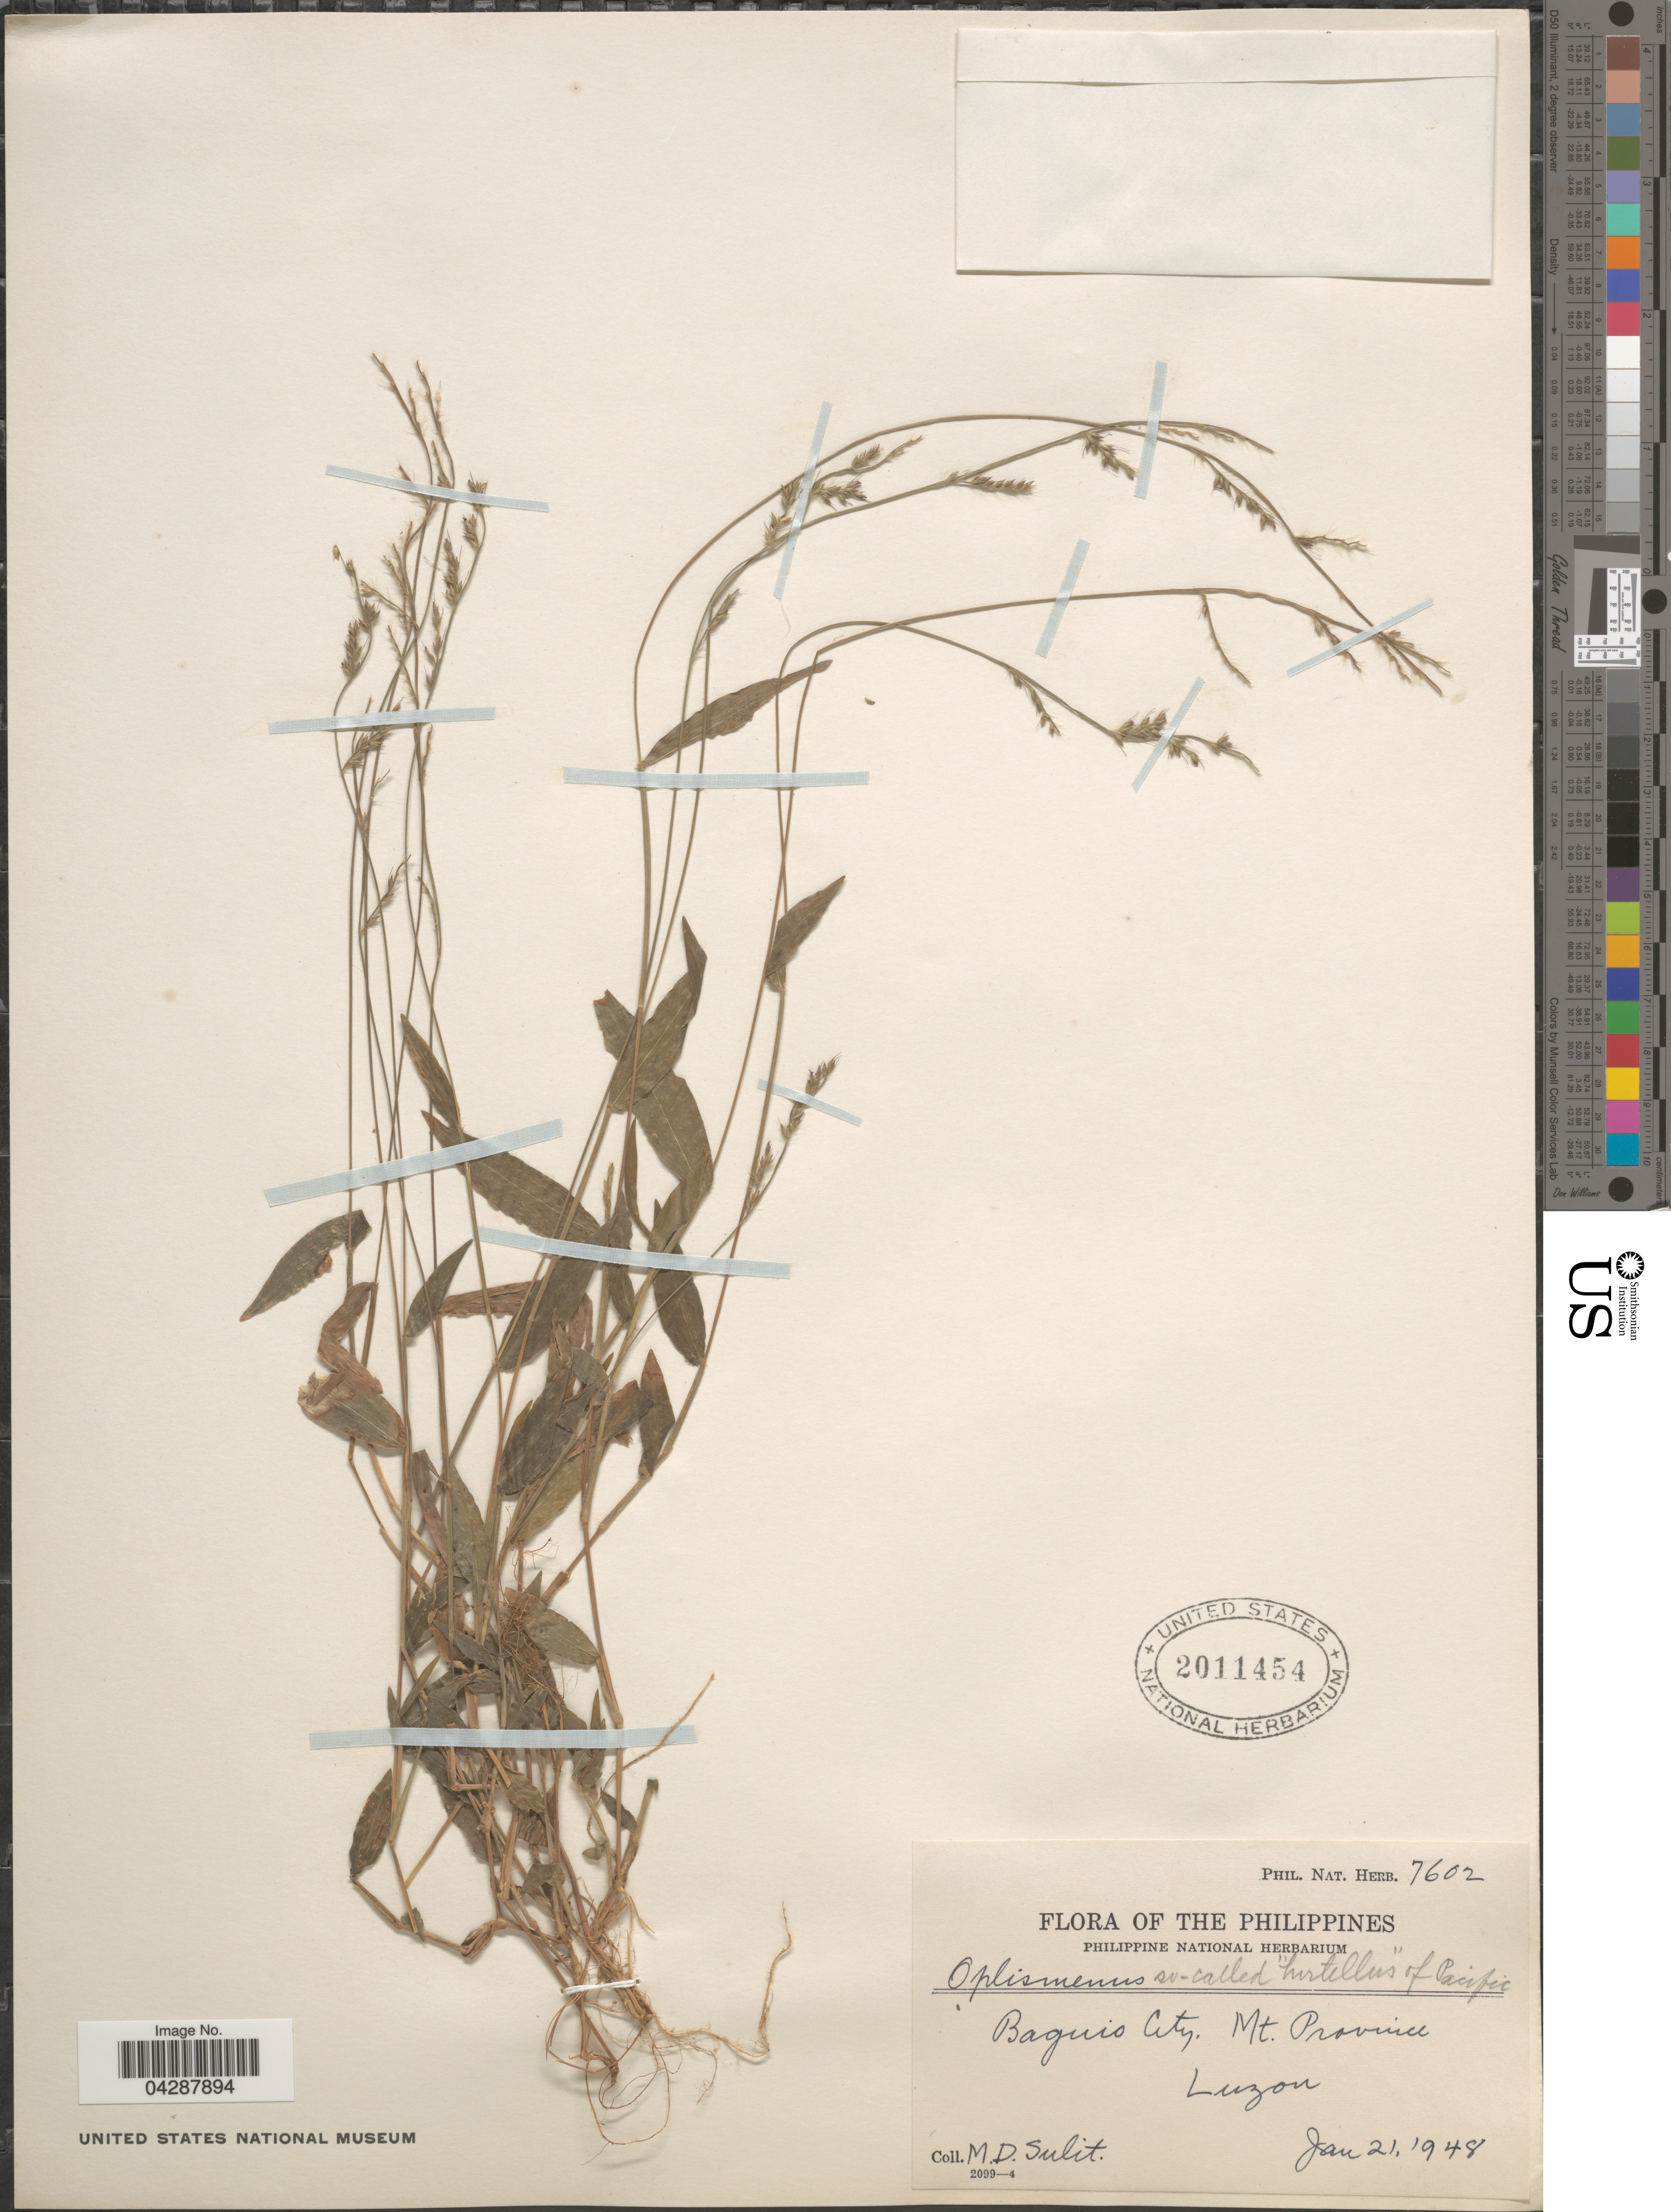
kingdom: Plantae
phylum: Tracheophyta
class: Liliopsida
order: Poales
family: Poaceae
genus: Oplismenus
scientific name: Oplismenus hirtellus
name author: (L.) P. Beauv.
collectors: M. Sulit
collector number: Phil. Nat. Herb. 7602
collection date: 1948-01-21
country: Philippines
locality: Baguio City, Mt. Province Luzon.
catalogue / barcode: US 2011454